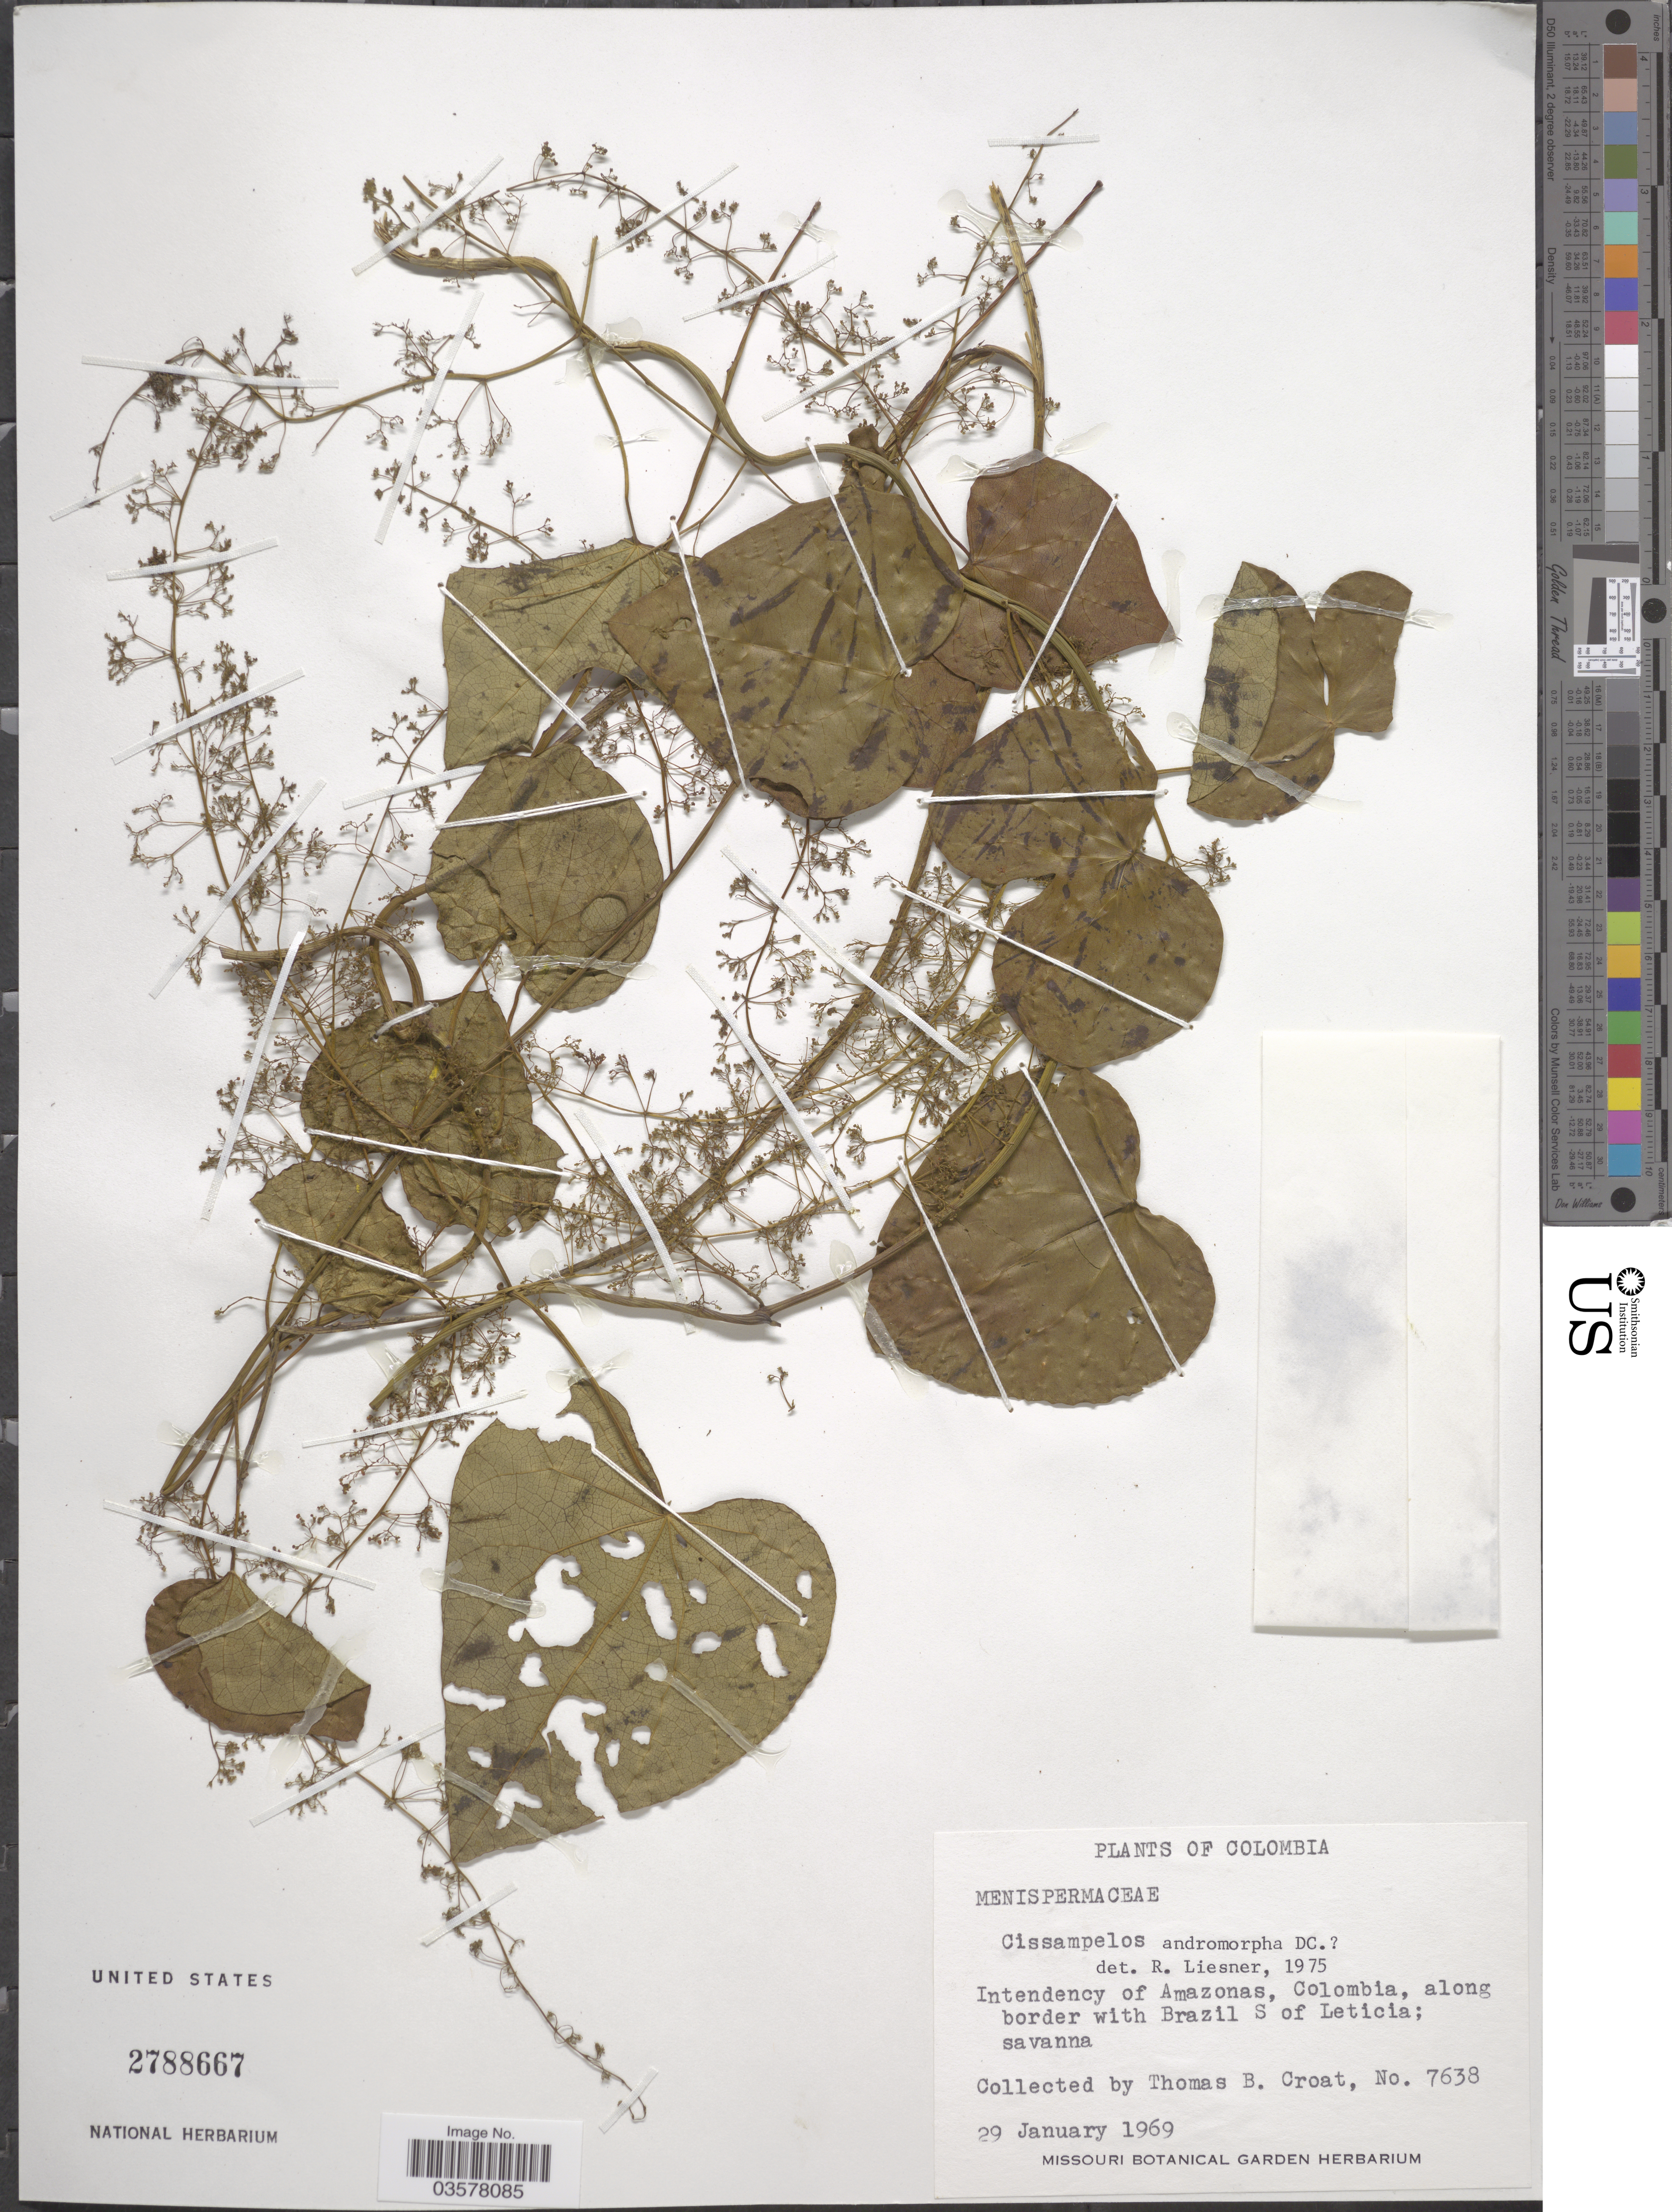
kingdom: Plantae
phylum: Tracheophyta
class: Magnoliopsida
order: Ranunculales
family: Menispermaceae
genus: Cissampelos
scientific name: Cissampelos andromorpha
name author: DC.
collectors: T. B. Croat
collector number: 7638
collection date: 1969-01-29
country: Colombia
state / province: Amazônas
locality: Intendency of Amazonas, along border with Brazil S of Leticia.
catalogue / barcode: US 2788667